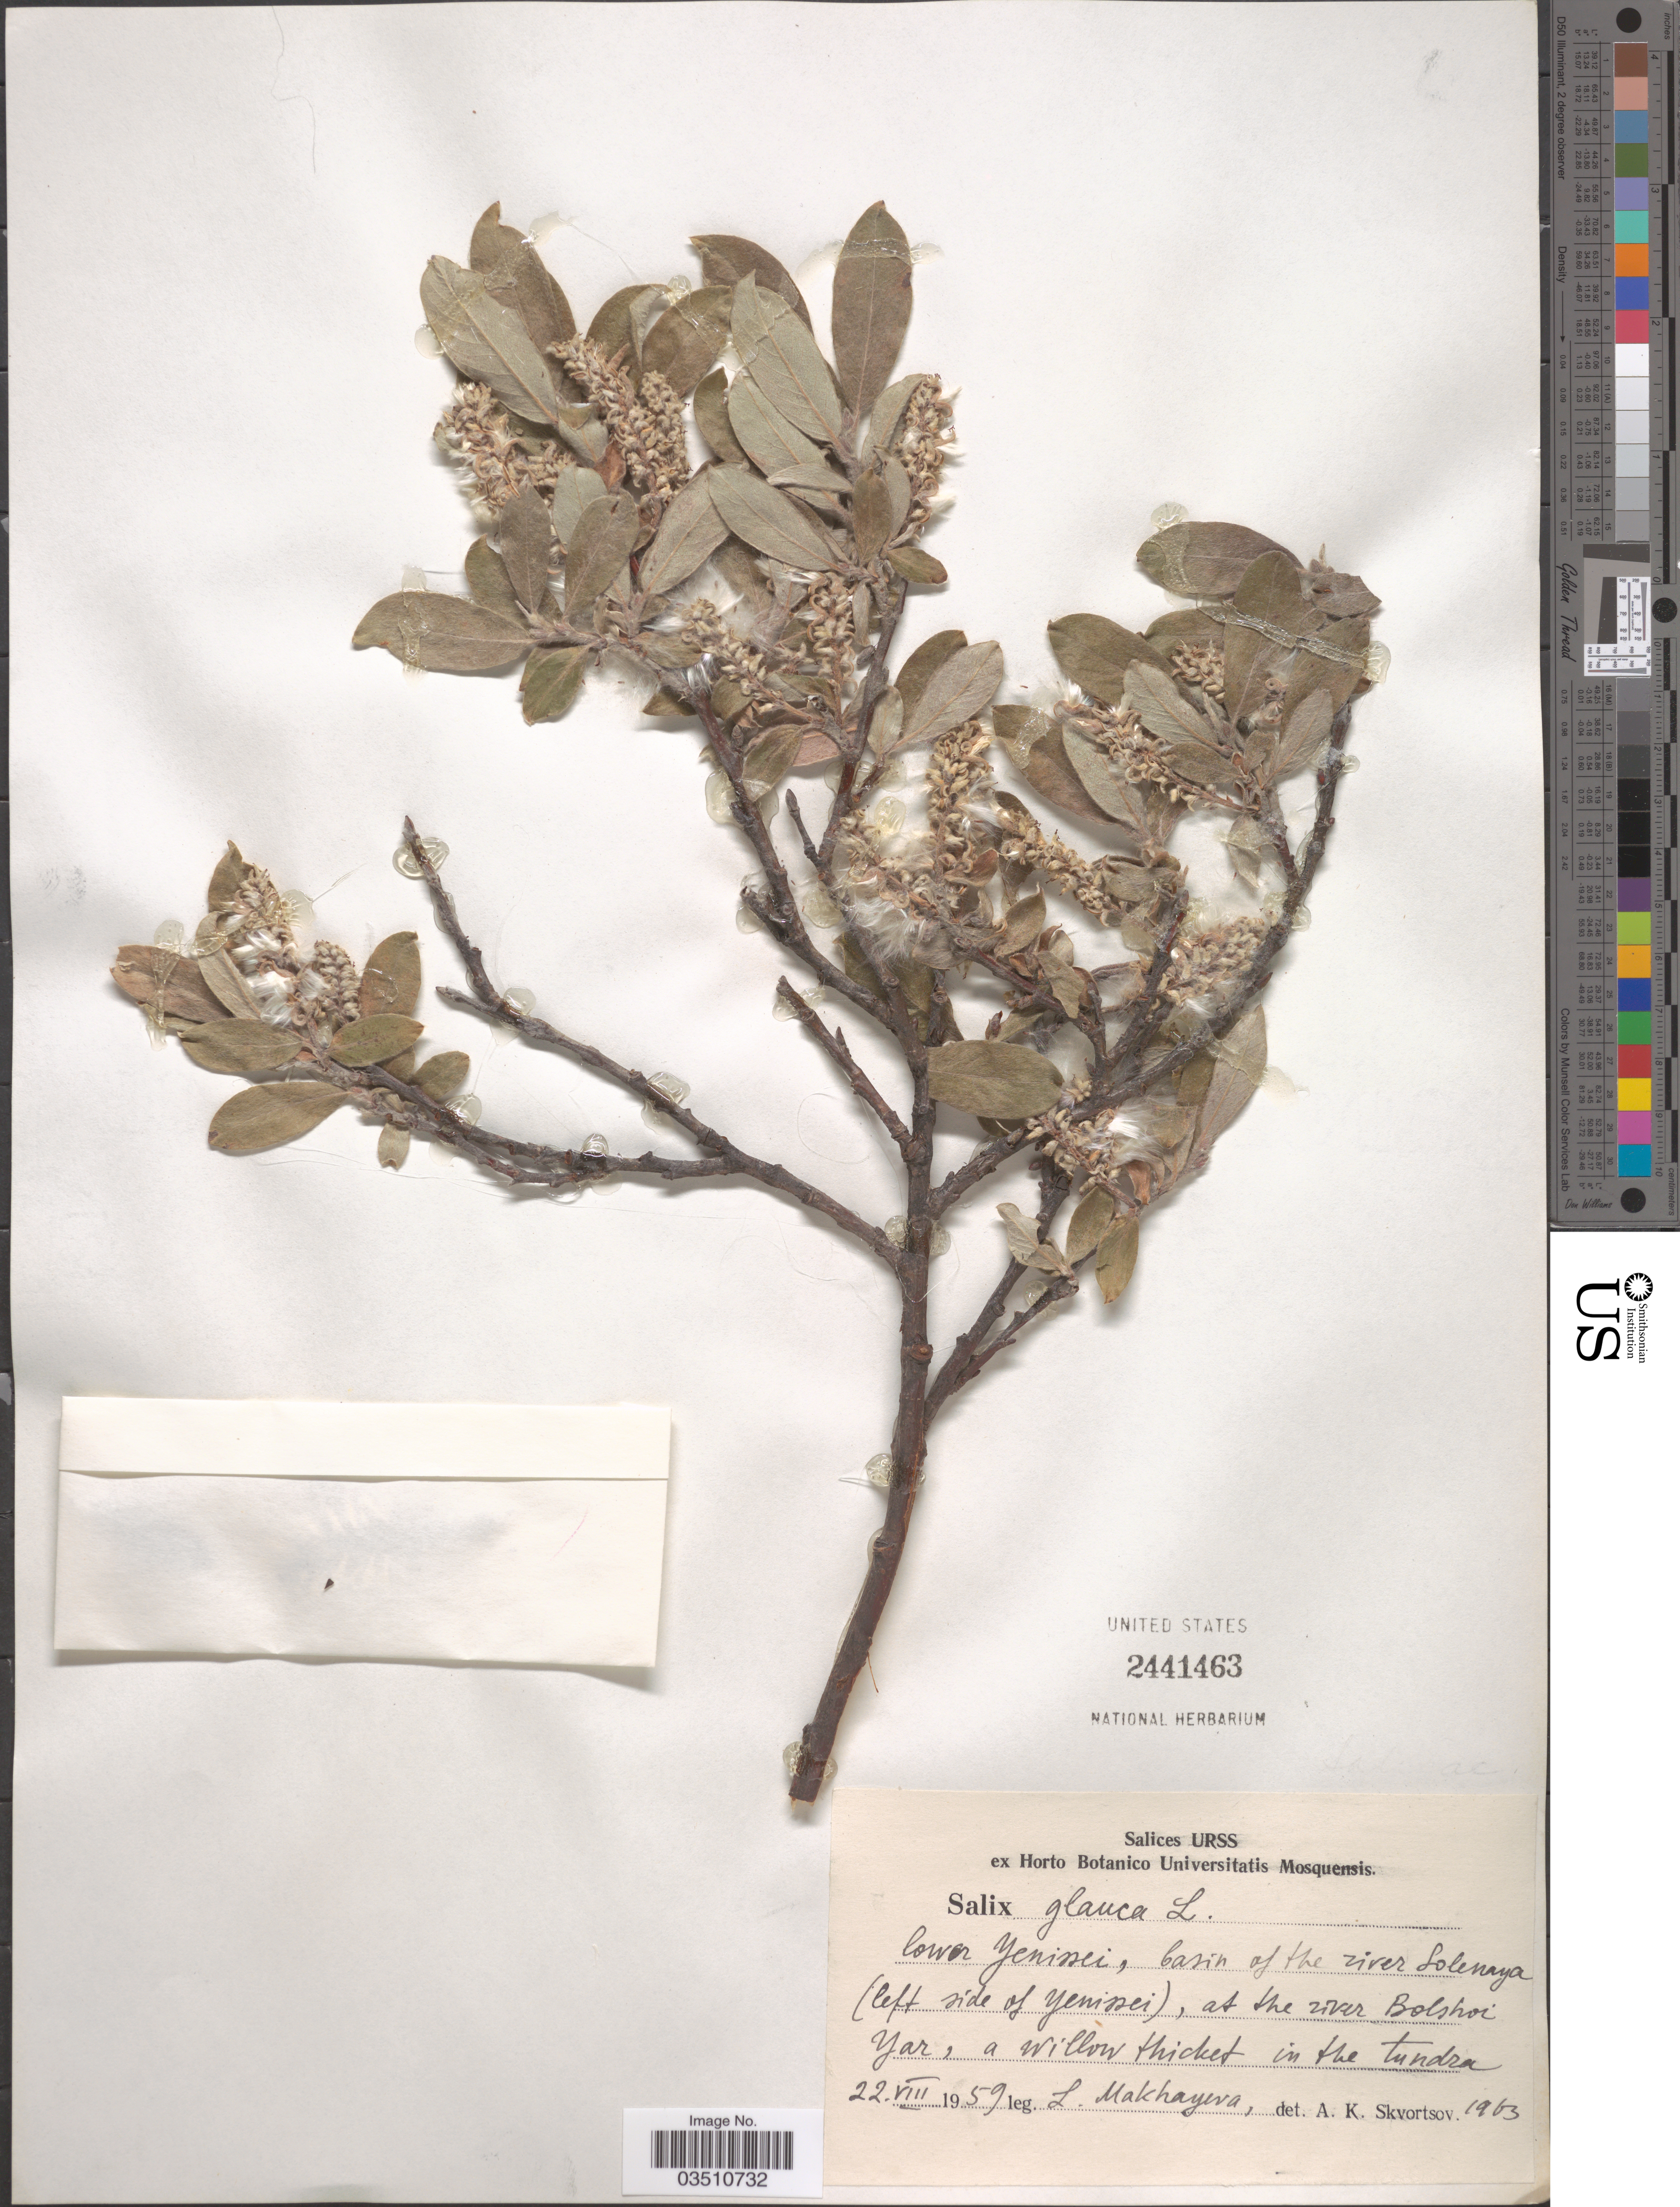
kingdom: Plantae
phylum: Tracheophyta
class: Magnoliopsida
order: Malpighiales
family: Salicaceae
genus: Salix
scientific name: Salix glauca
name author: L.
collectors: L. Makhayeva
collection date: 1959-08-22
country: Russian Federation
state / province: Krasnoyarsk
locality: Lower Yenissei, basin of the river Solenaya (left side of Yenissei), at the river Bolshoi Yar.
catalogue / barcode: US 2441463